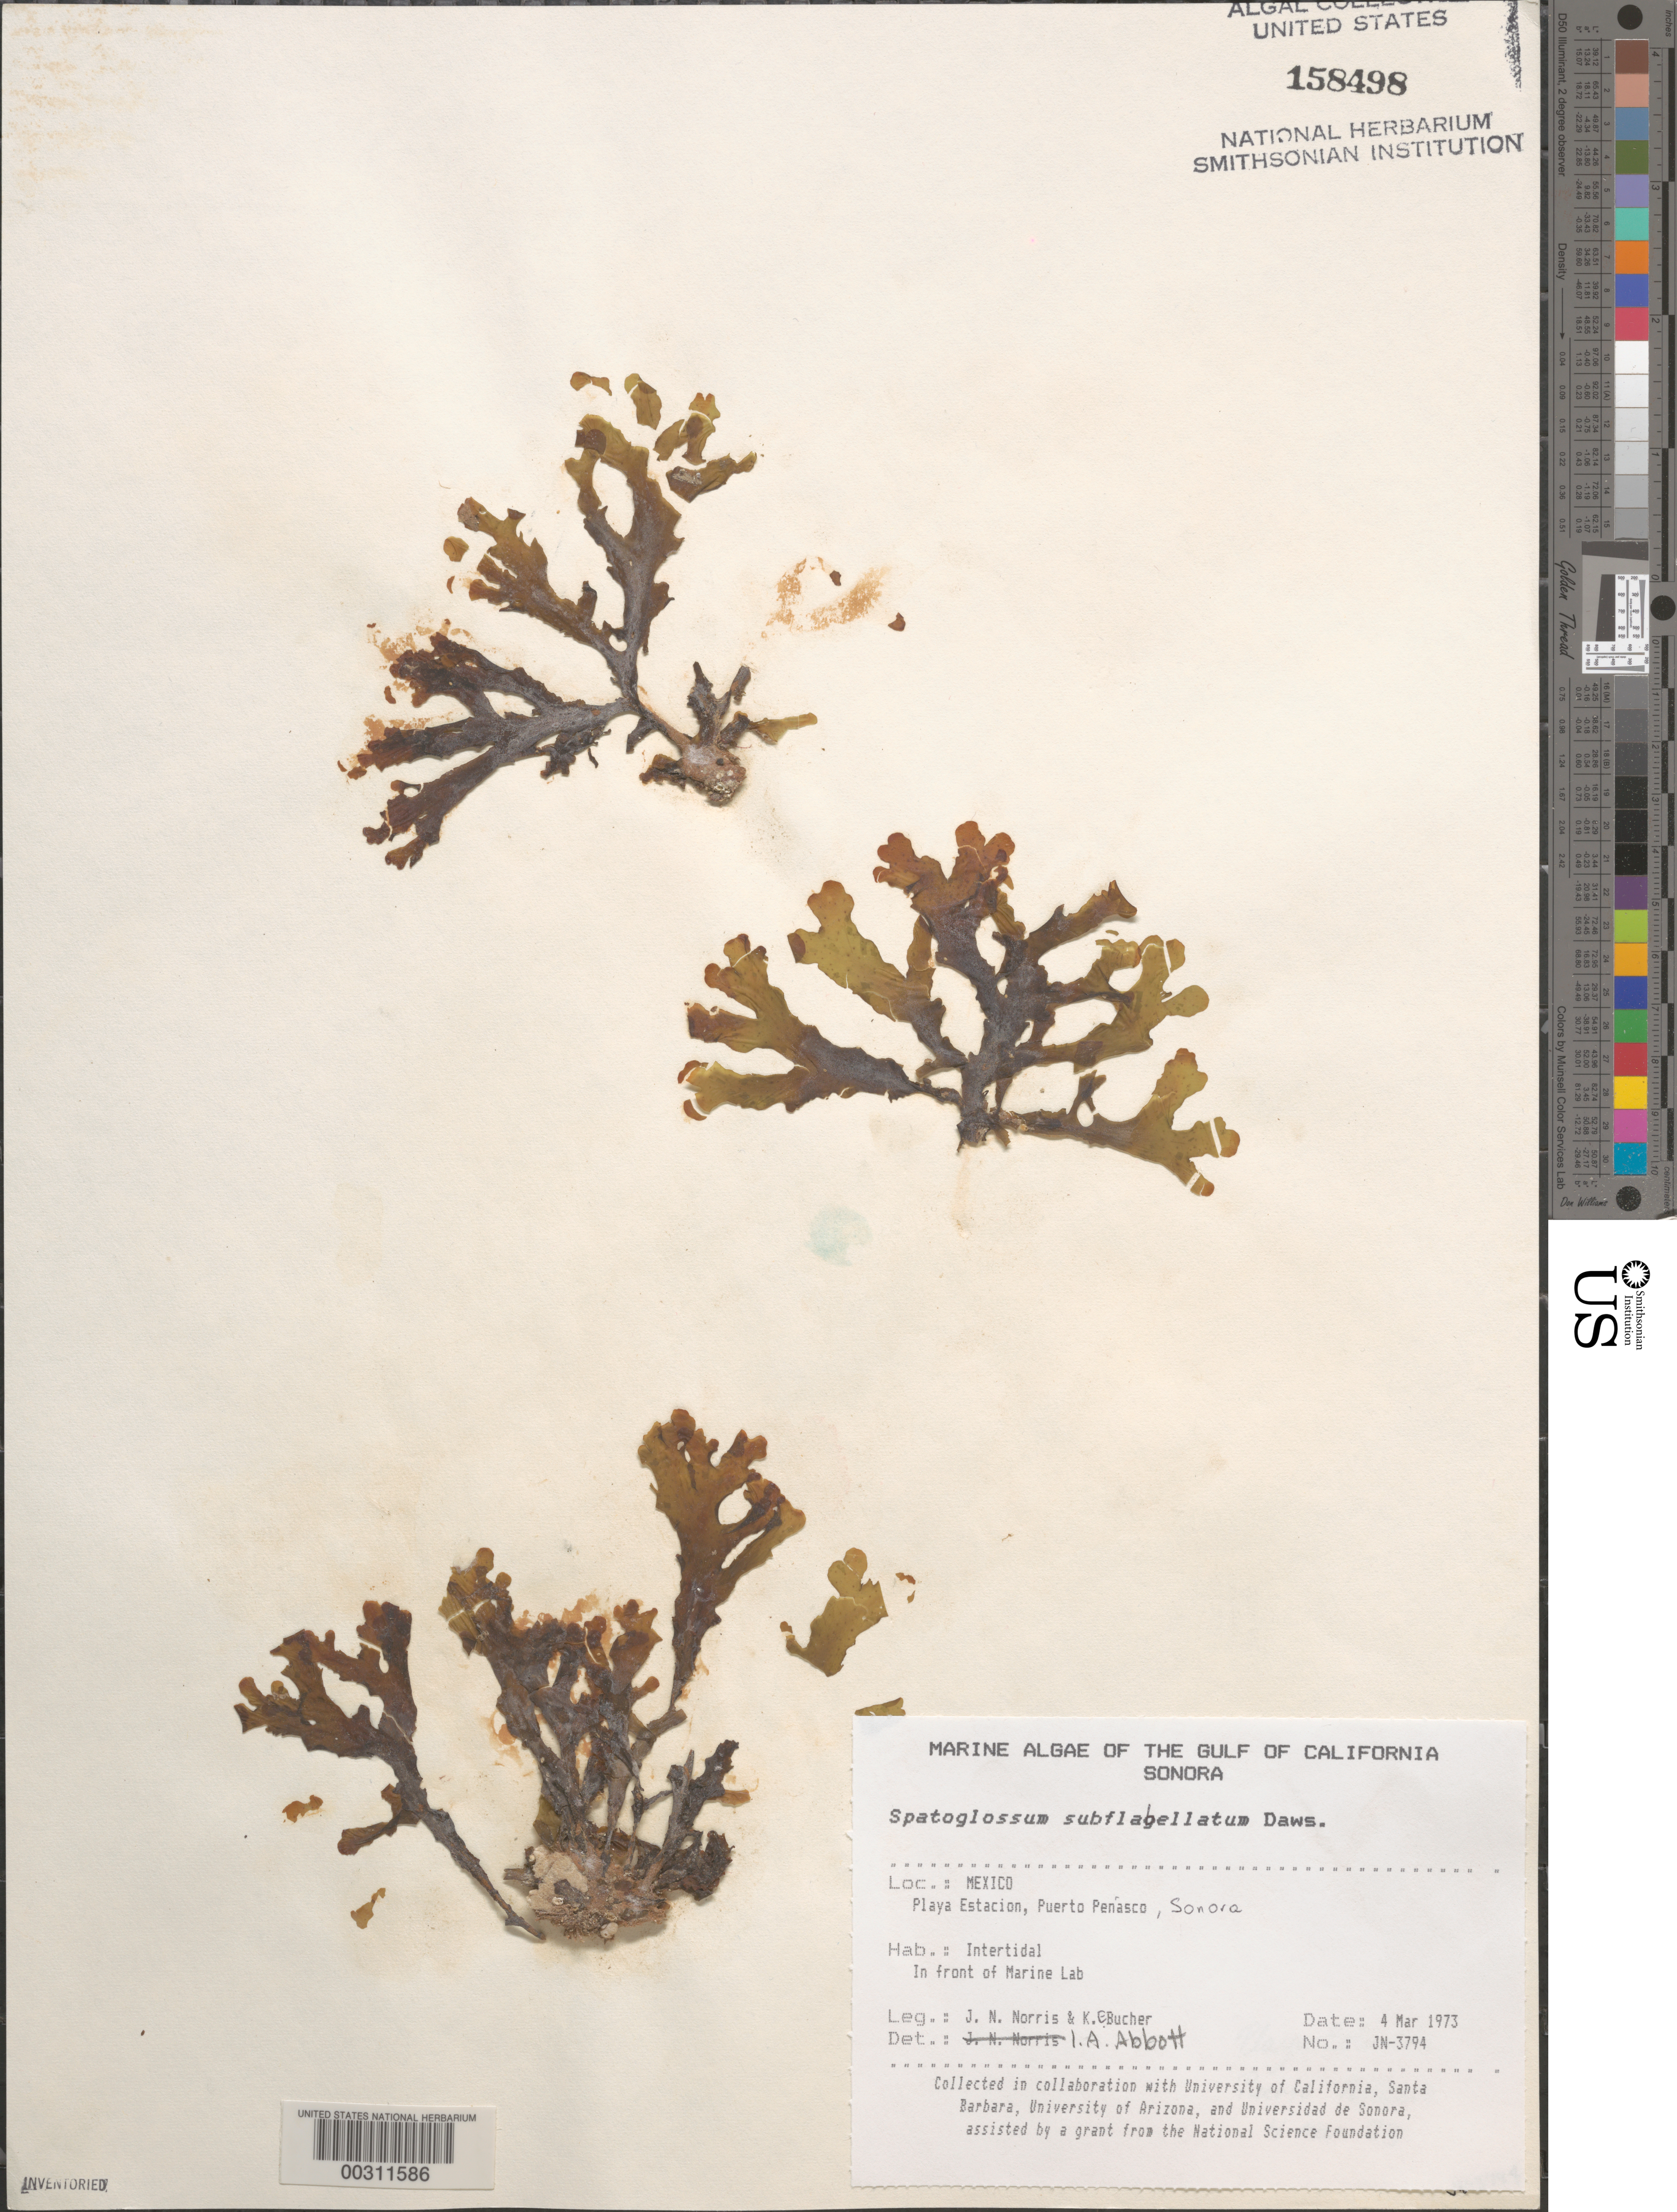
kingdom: Chromista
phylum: Ochrophyta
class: Phaeophyceae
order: Dictyotales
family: Dictyotaceae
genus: Spatoglossum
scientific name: Spatoglossum subflabellatum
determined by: Abbott, Isabella A.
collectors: J. N. Norris & K. E. Bucher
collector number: JN-3794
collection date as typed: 04 Mar 1973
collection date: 1973-03-04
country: Mexico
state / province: Sonora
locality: Playa Estacion, Puerto Penasco, marine station shore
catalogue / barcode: US 158498